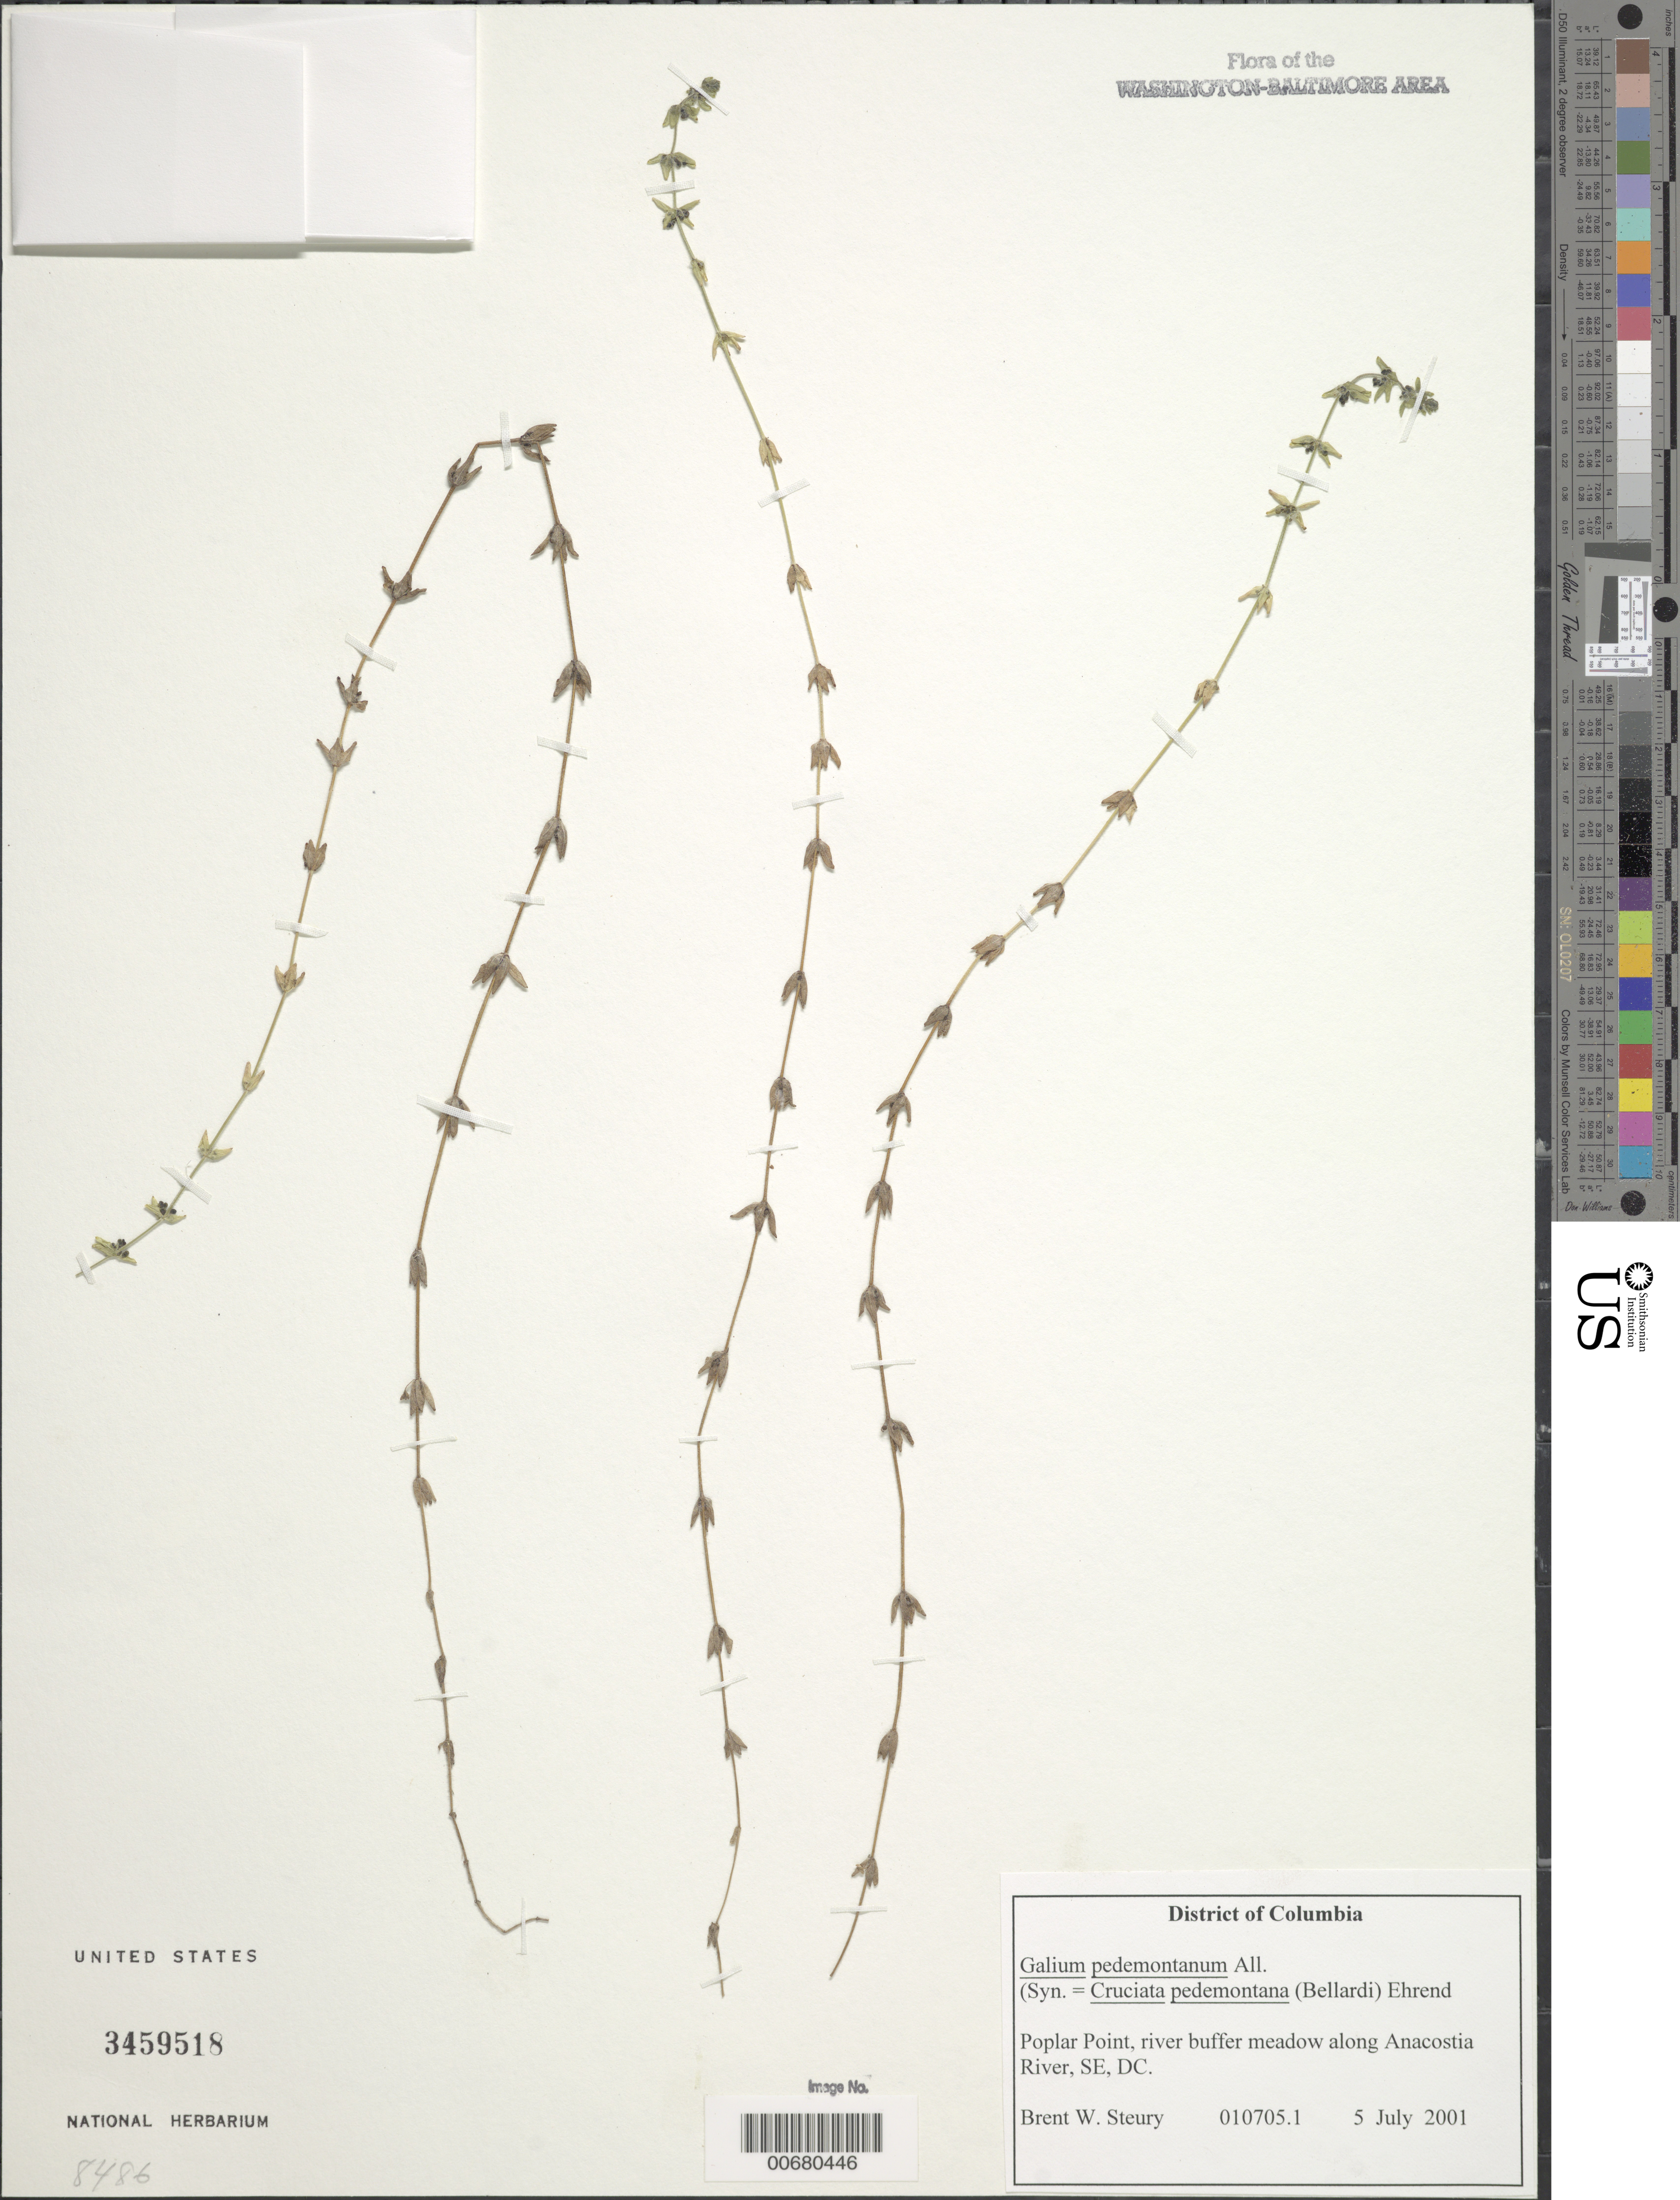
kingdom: Plantae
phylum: Tracheophyta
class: Magnoliopsida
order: Gentianales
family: Rubiaceae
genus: Cruciata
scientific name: Cruciata pedemontana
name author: (Bellardi) Ehrend.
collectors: B. Steury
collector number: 010705.1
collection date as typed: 05 Jul 2001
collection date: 2001-07-05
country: United States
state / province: District of Columbia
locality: Poplar Point, along Anacostia River, SE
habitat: River buffer meadow.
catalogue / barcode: US 3459518